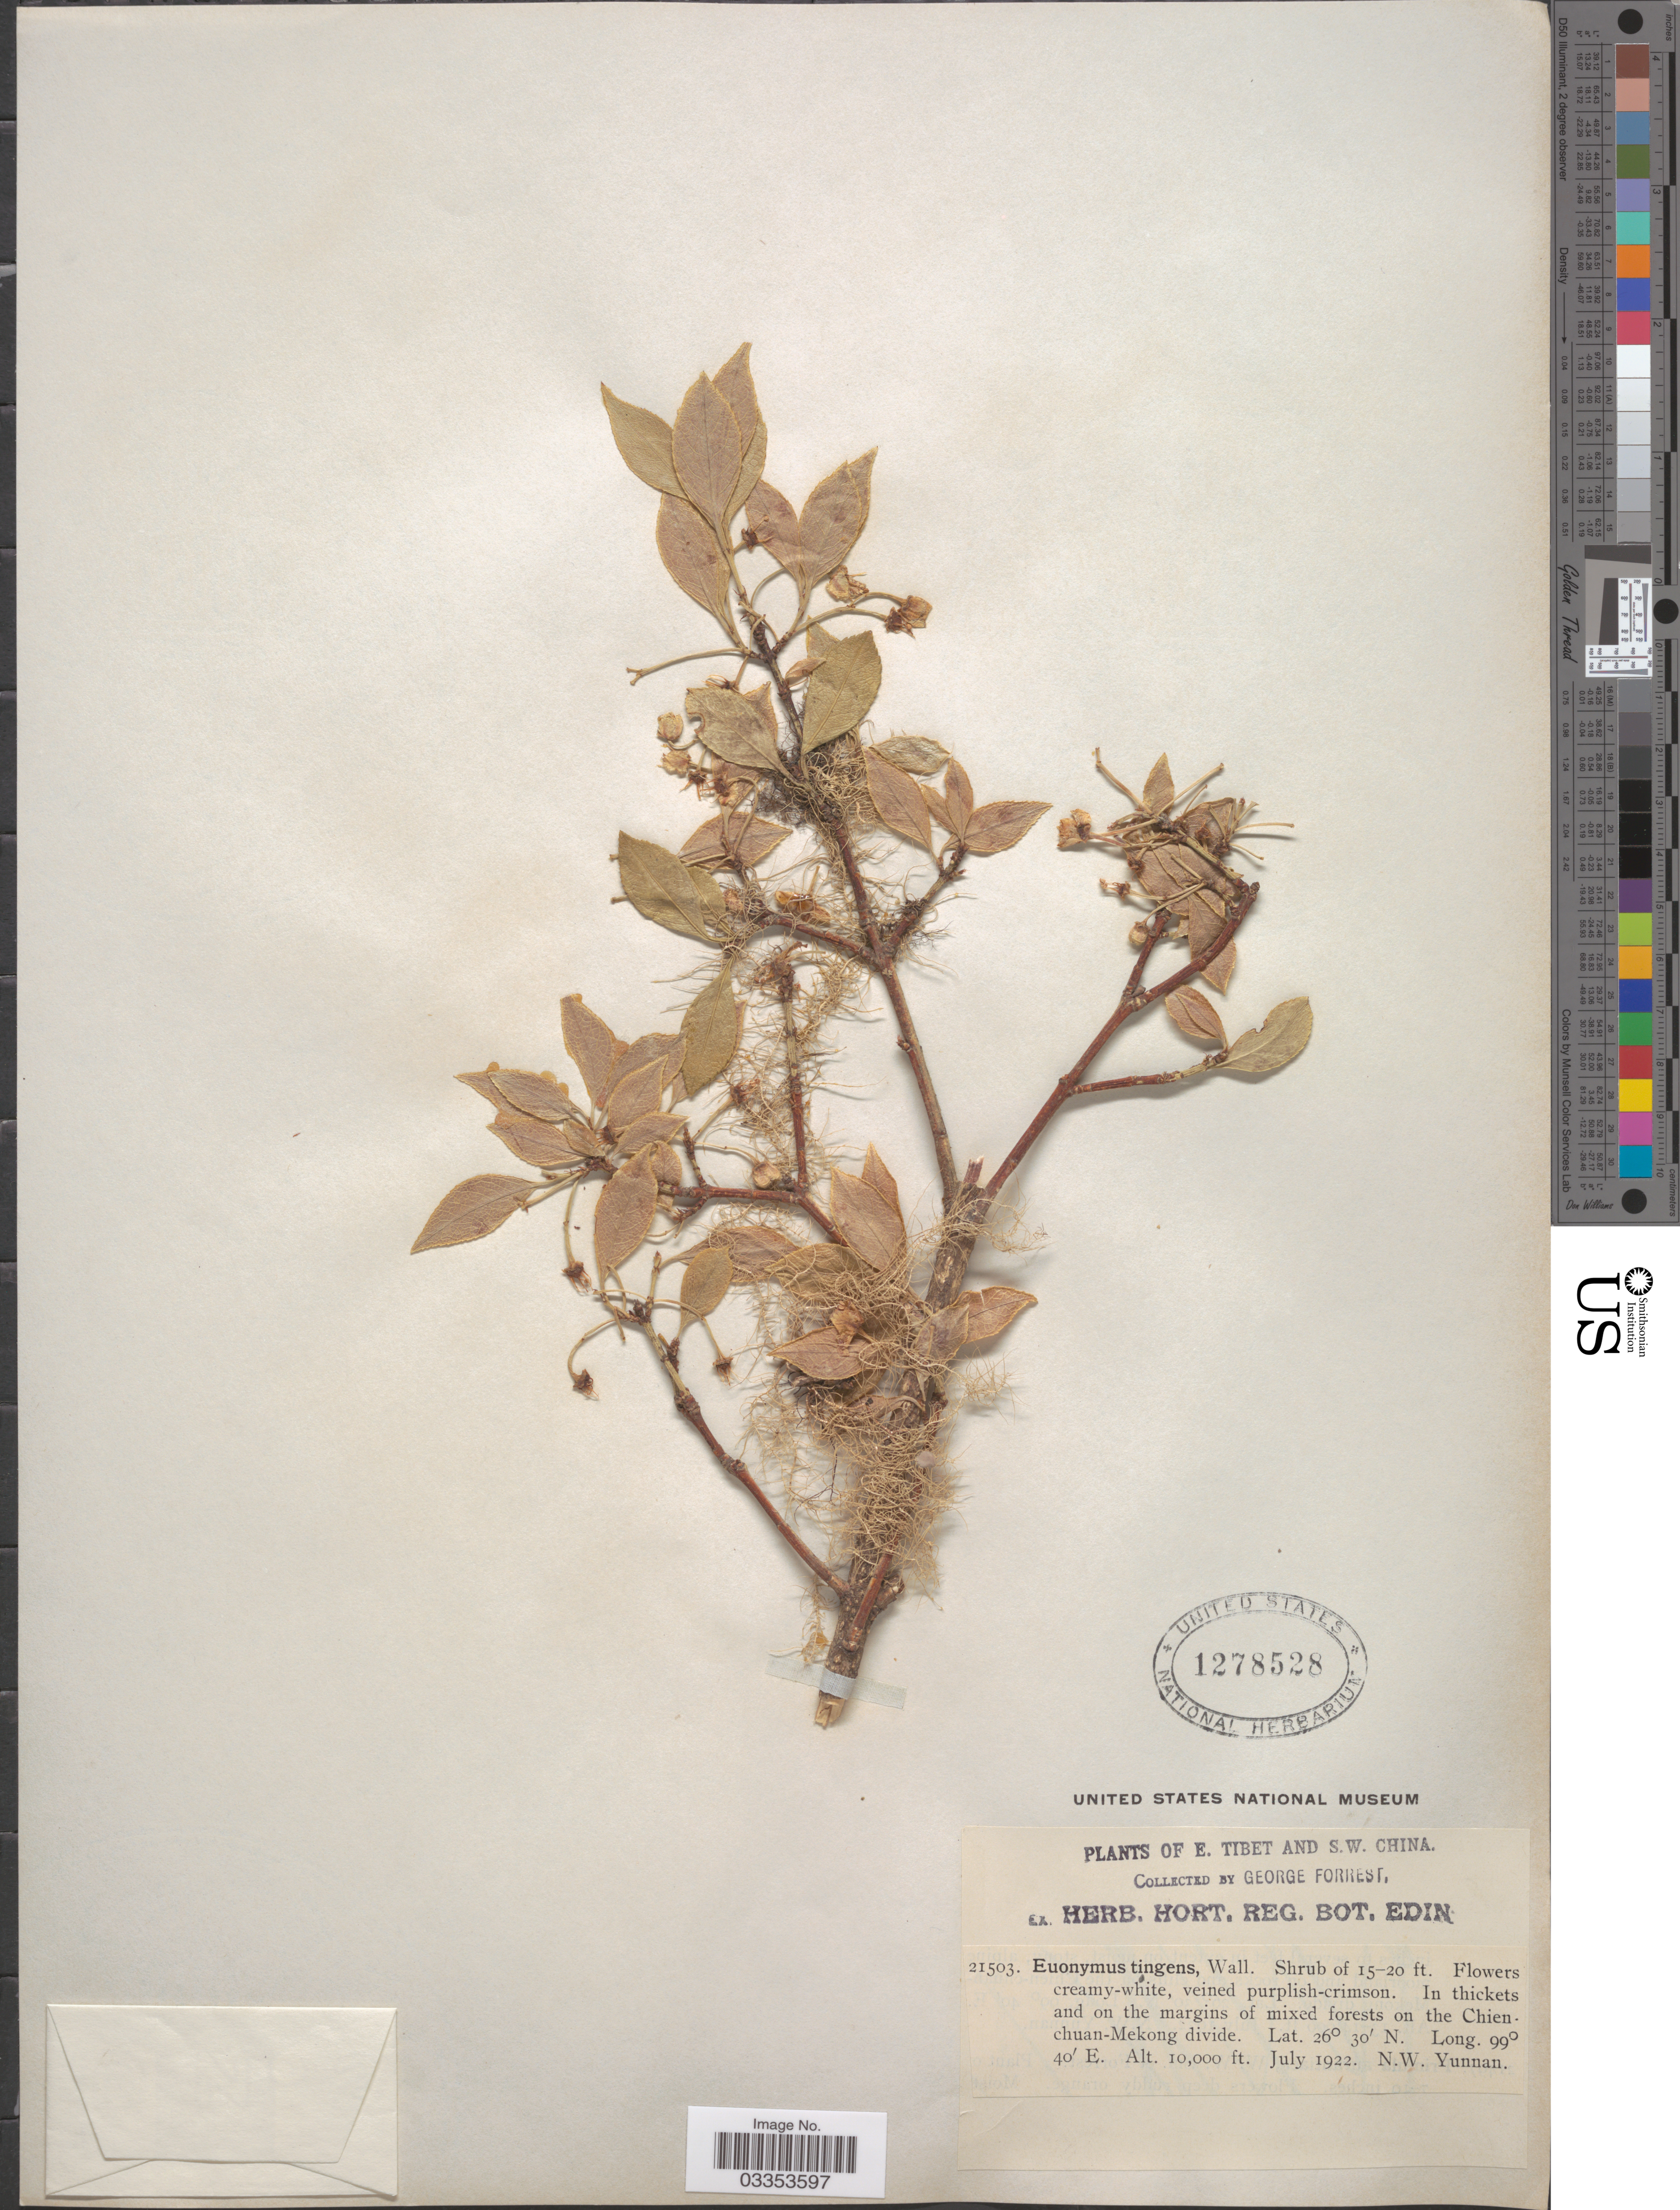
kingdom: Plantae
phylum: Tracheophyta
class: Magnoliopsida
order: Celastrales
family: Celastraceae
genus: Euonymus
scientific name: Euonymus tingens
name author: Wall.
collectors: G. Forrest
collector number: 21503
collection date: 1922-07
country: China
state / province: Yunnan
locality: E. Tibet and S.W. China. In thickets and on the margins of mixed forests on the Chien-chuan-Mekong divide. N.W. Yunnan.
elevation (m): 3048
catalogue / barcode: US 1278528